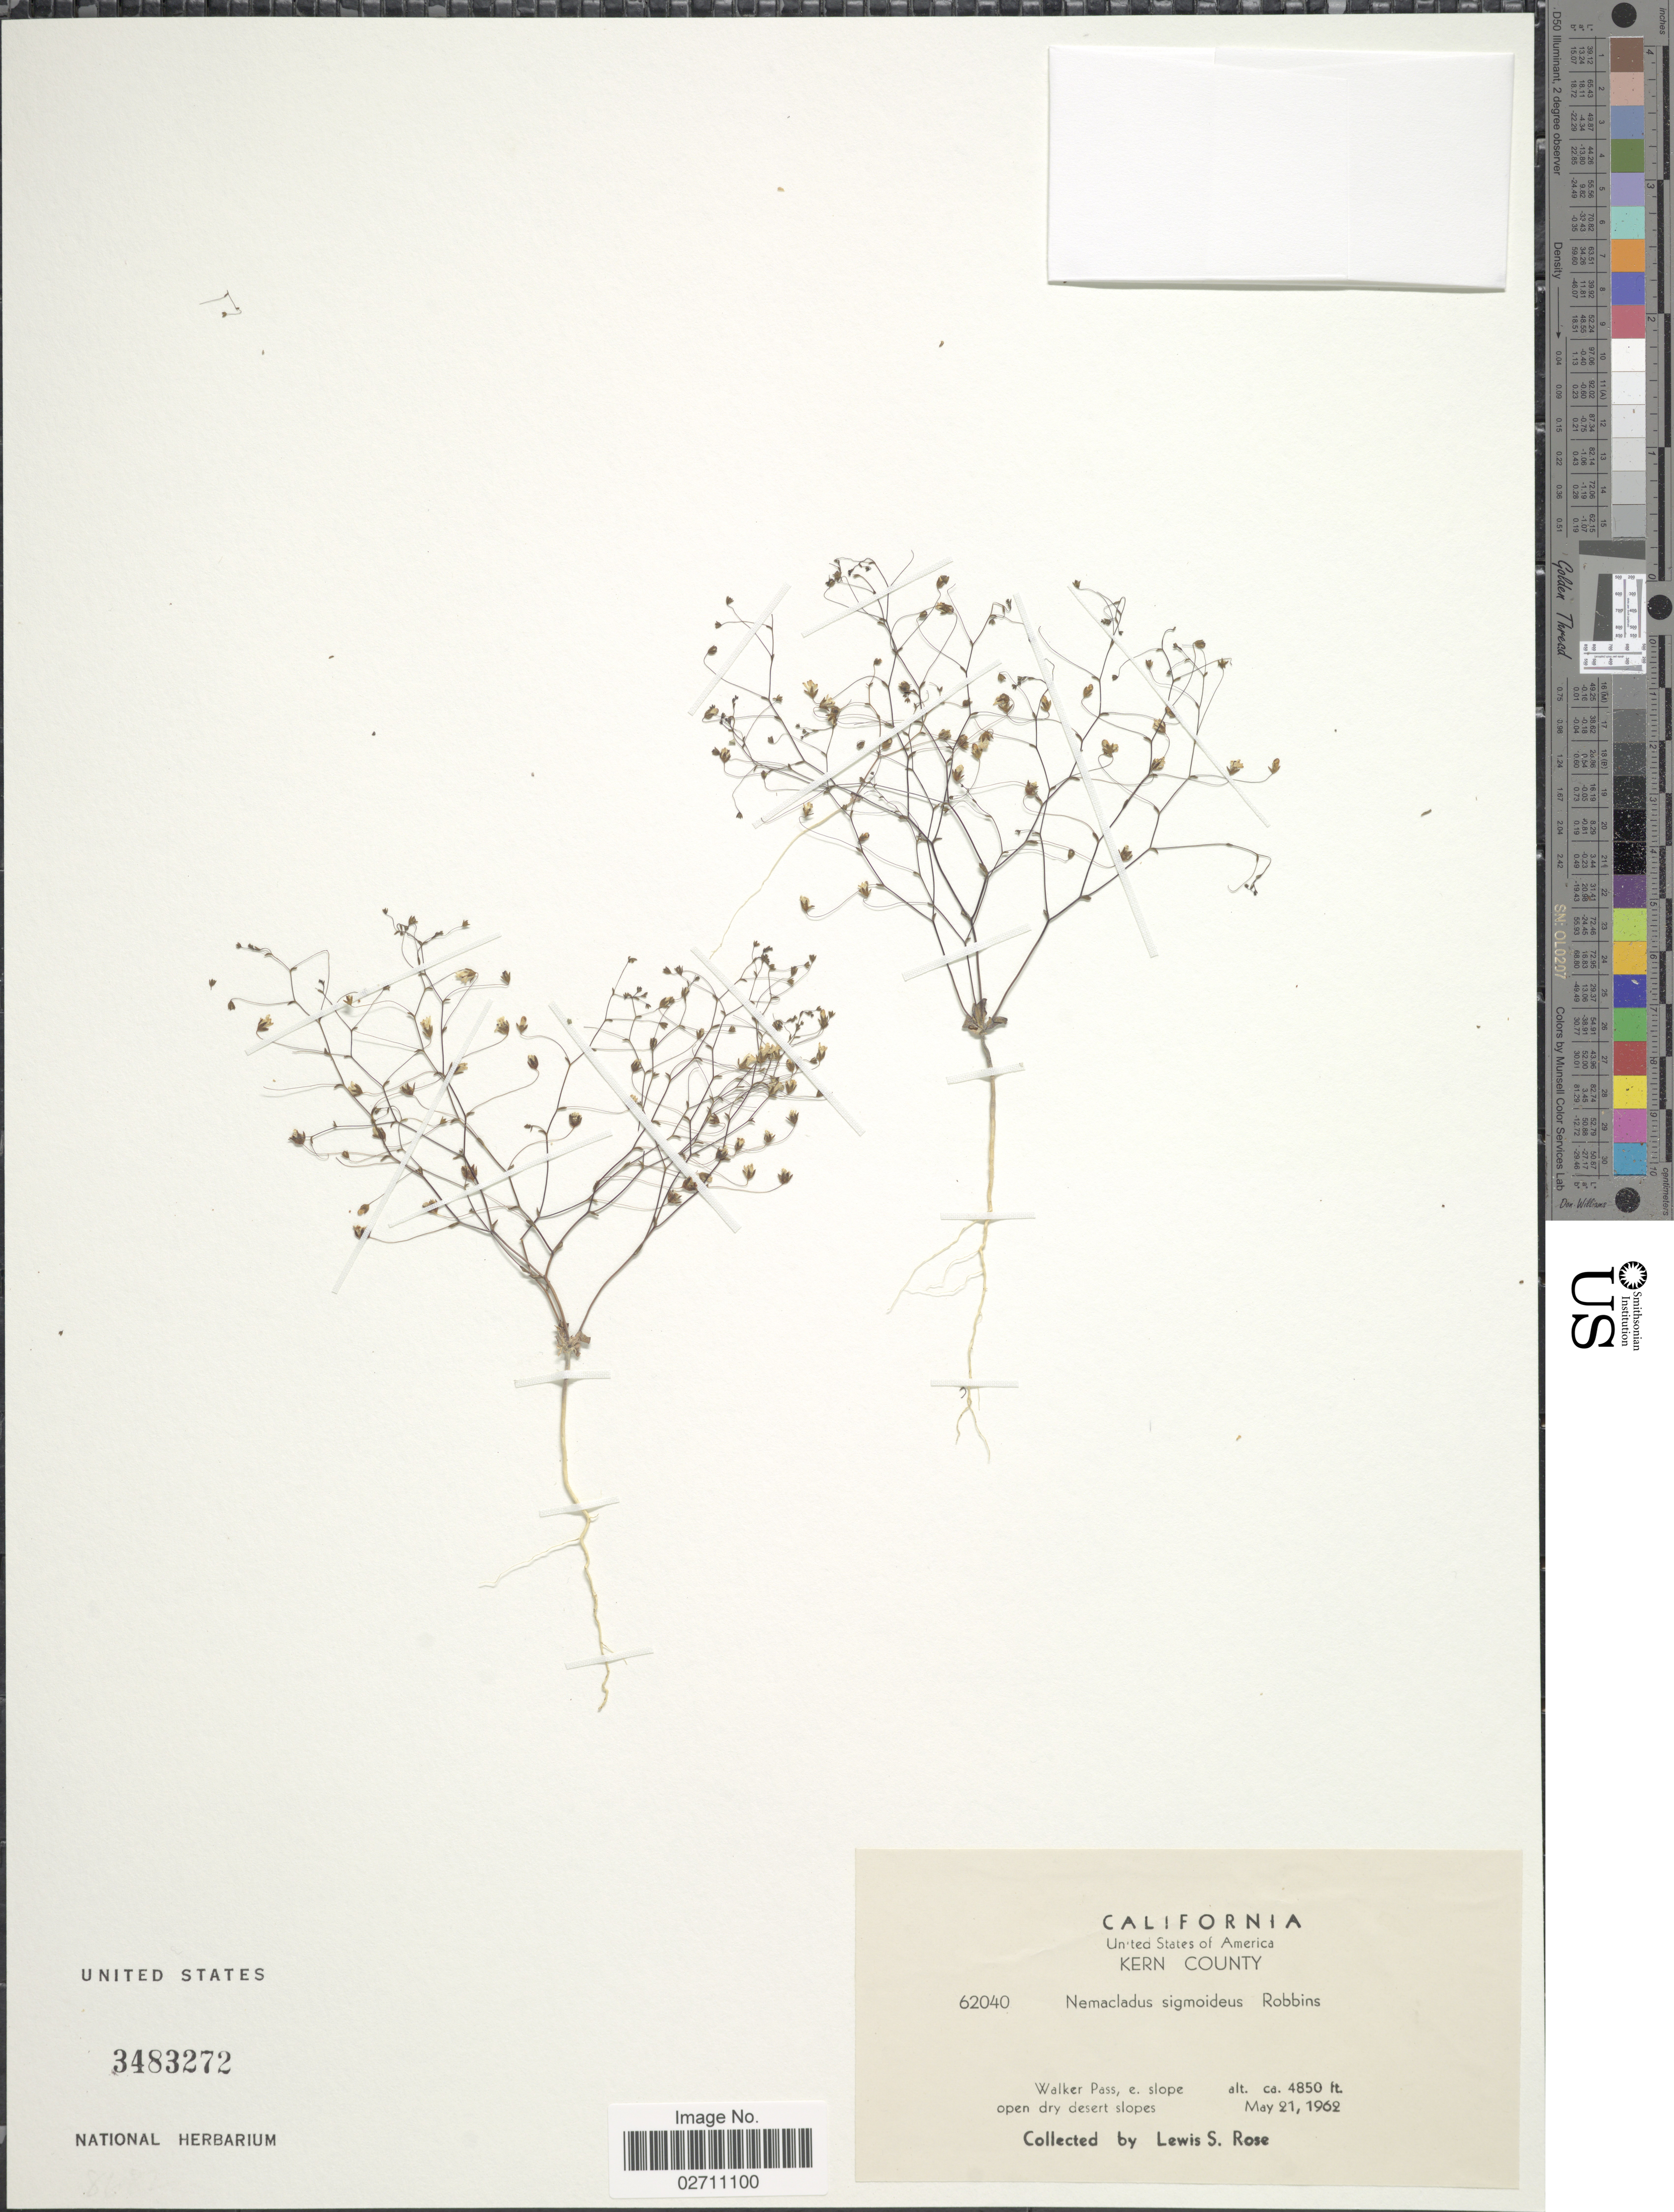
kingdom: Plantae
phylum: Tracheophyta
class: Magnoliopsida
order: Asterales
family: Campanulaceae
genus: Nemacladus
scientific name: Nemacladus sigmoideus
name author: G.T. Robbins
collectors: L. S. Rose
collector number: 62040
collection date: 1962-05-21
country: United States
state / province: California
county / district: Kern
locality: Kern County, Walker Pass, e. slope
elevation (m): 1478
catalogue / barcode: US 3483272